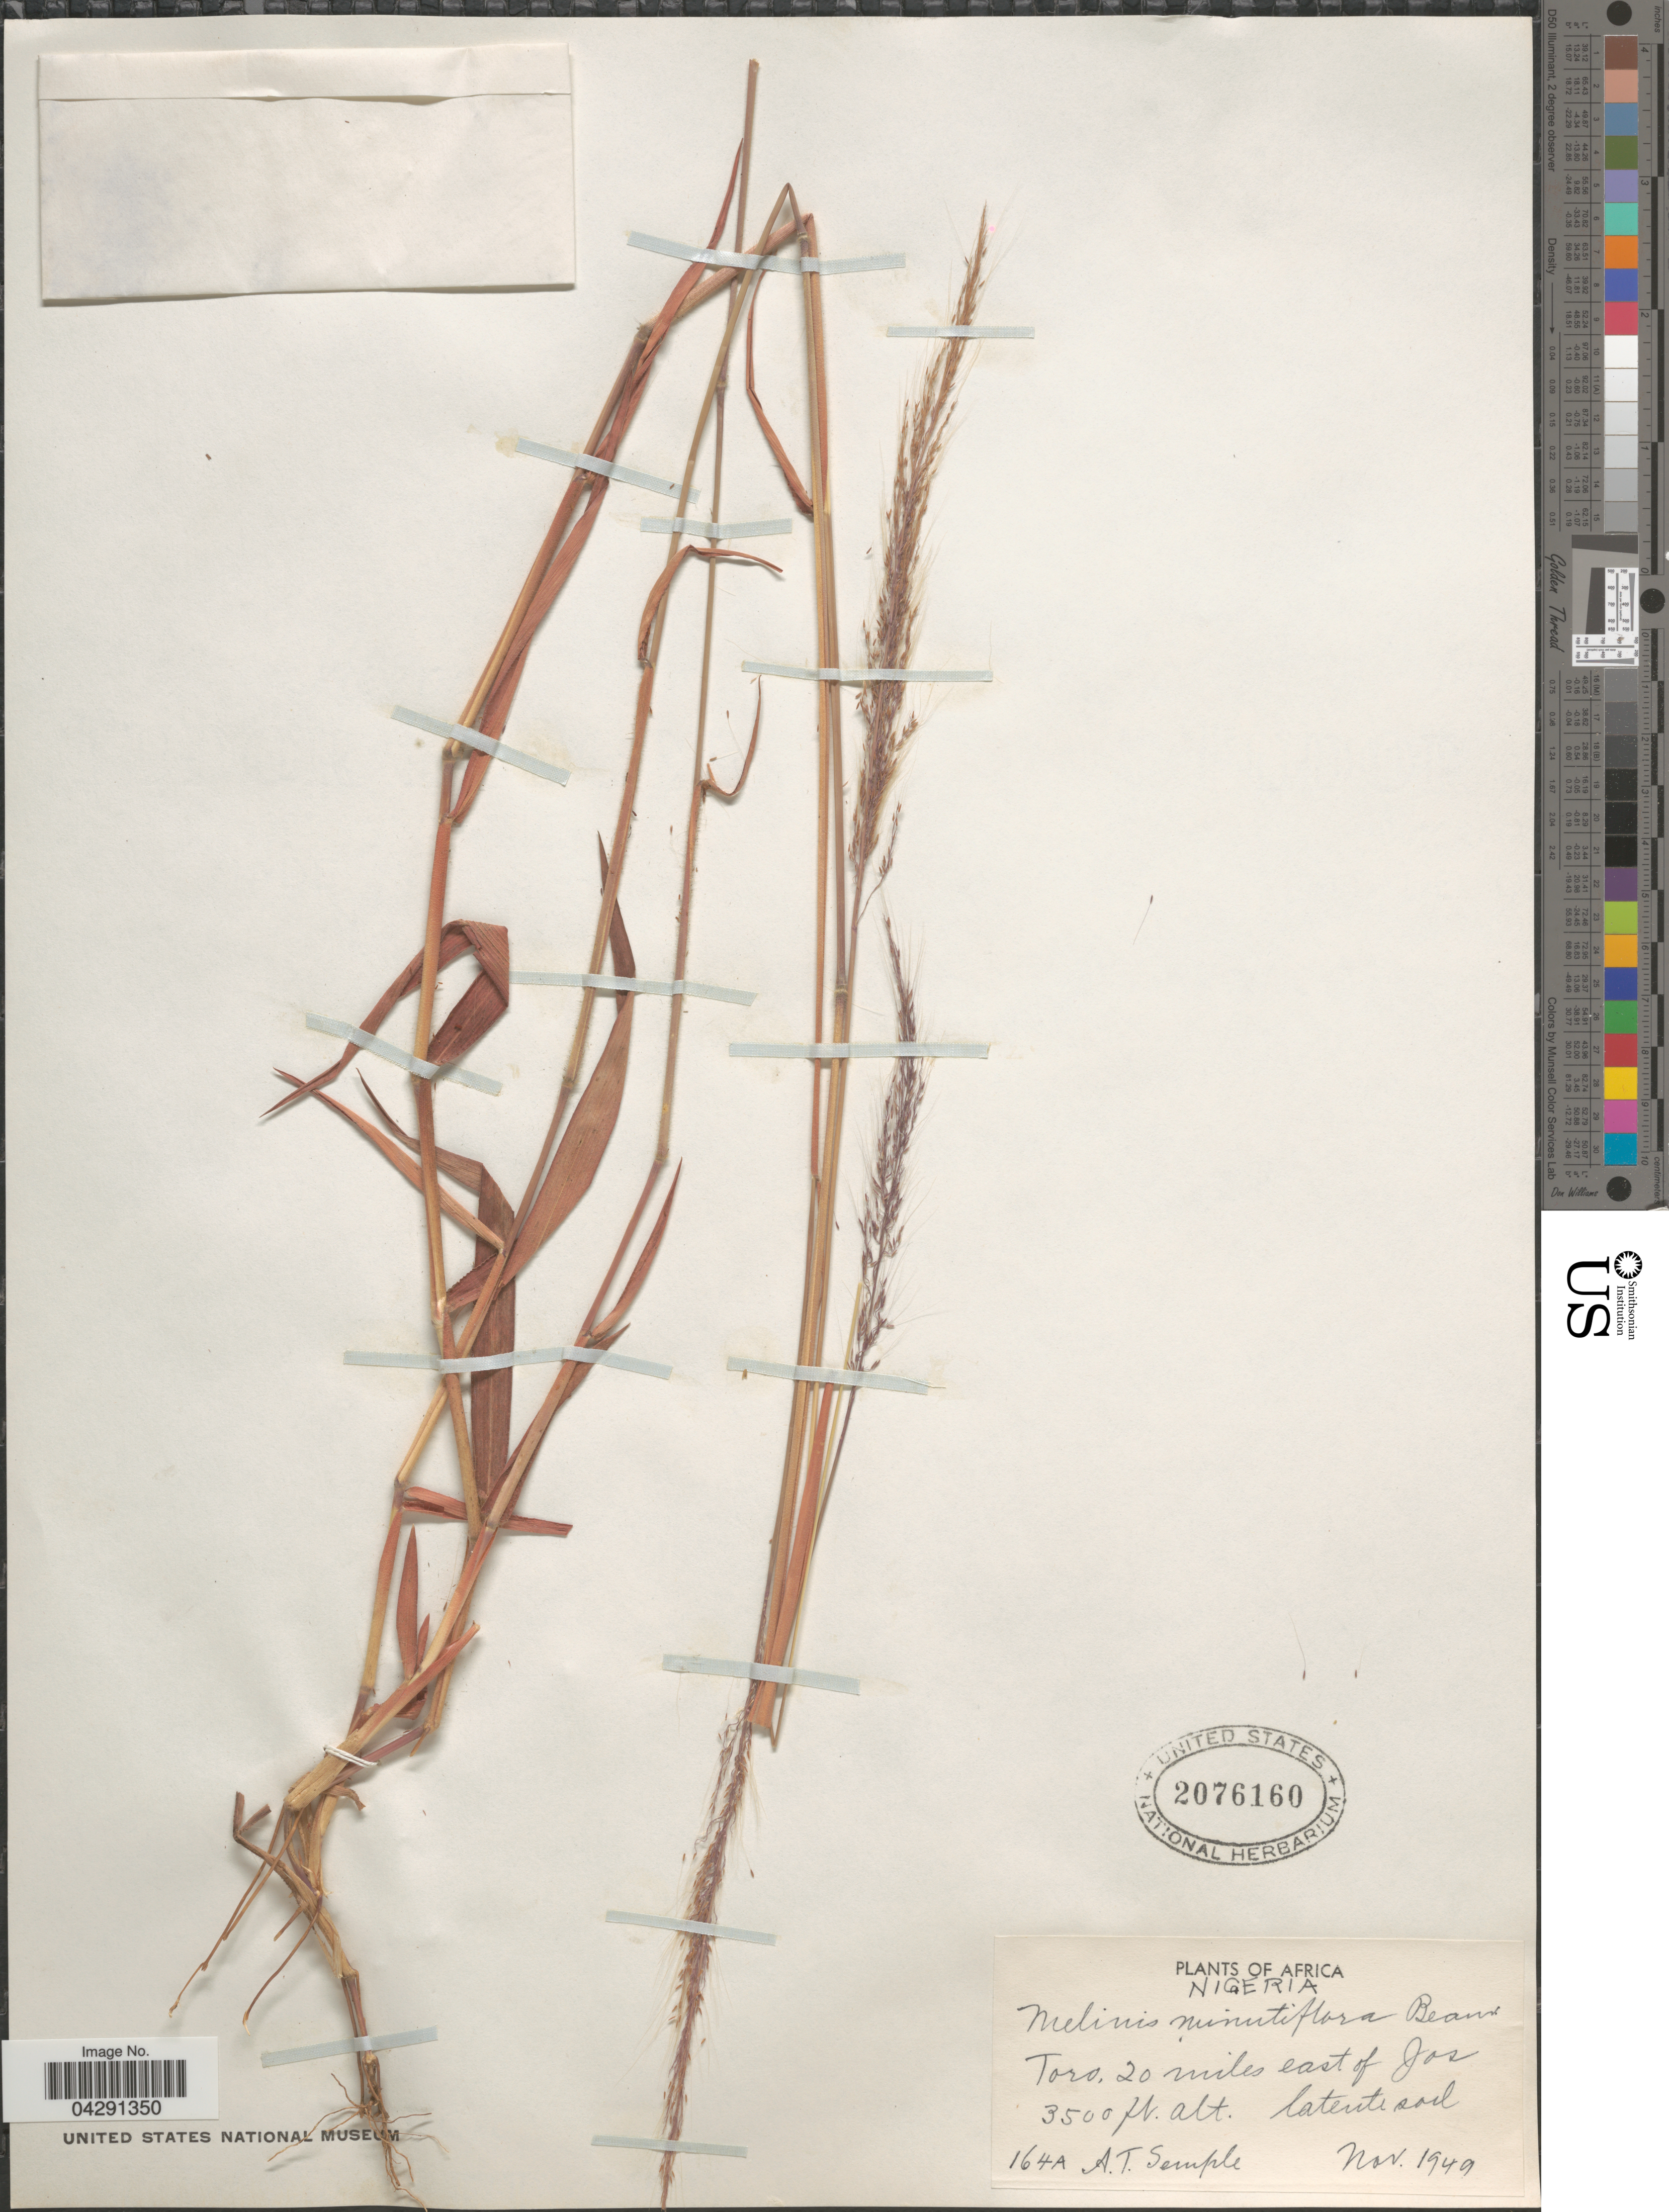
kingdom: Plantae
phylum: Tracheophyta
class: Liliopsida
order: Poales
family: Poaceae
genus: Melinis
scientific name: Melinis minutiflora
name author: P. Beauv.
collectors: A. Semple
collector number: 164A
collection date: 1949-11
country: Nigeria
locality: Toro, 20 miles east of Jos.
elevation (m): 1067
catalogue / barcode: US 2076160